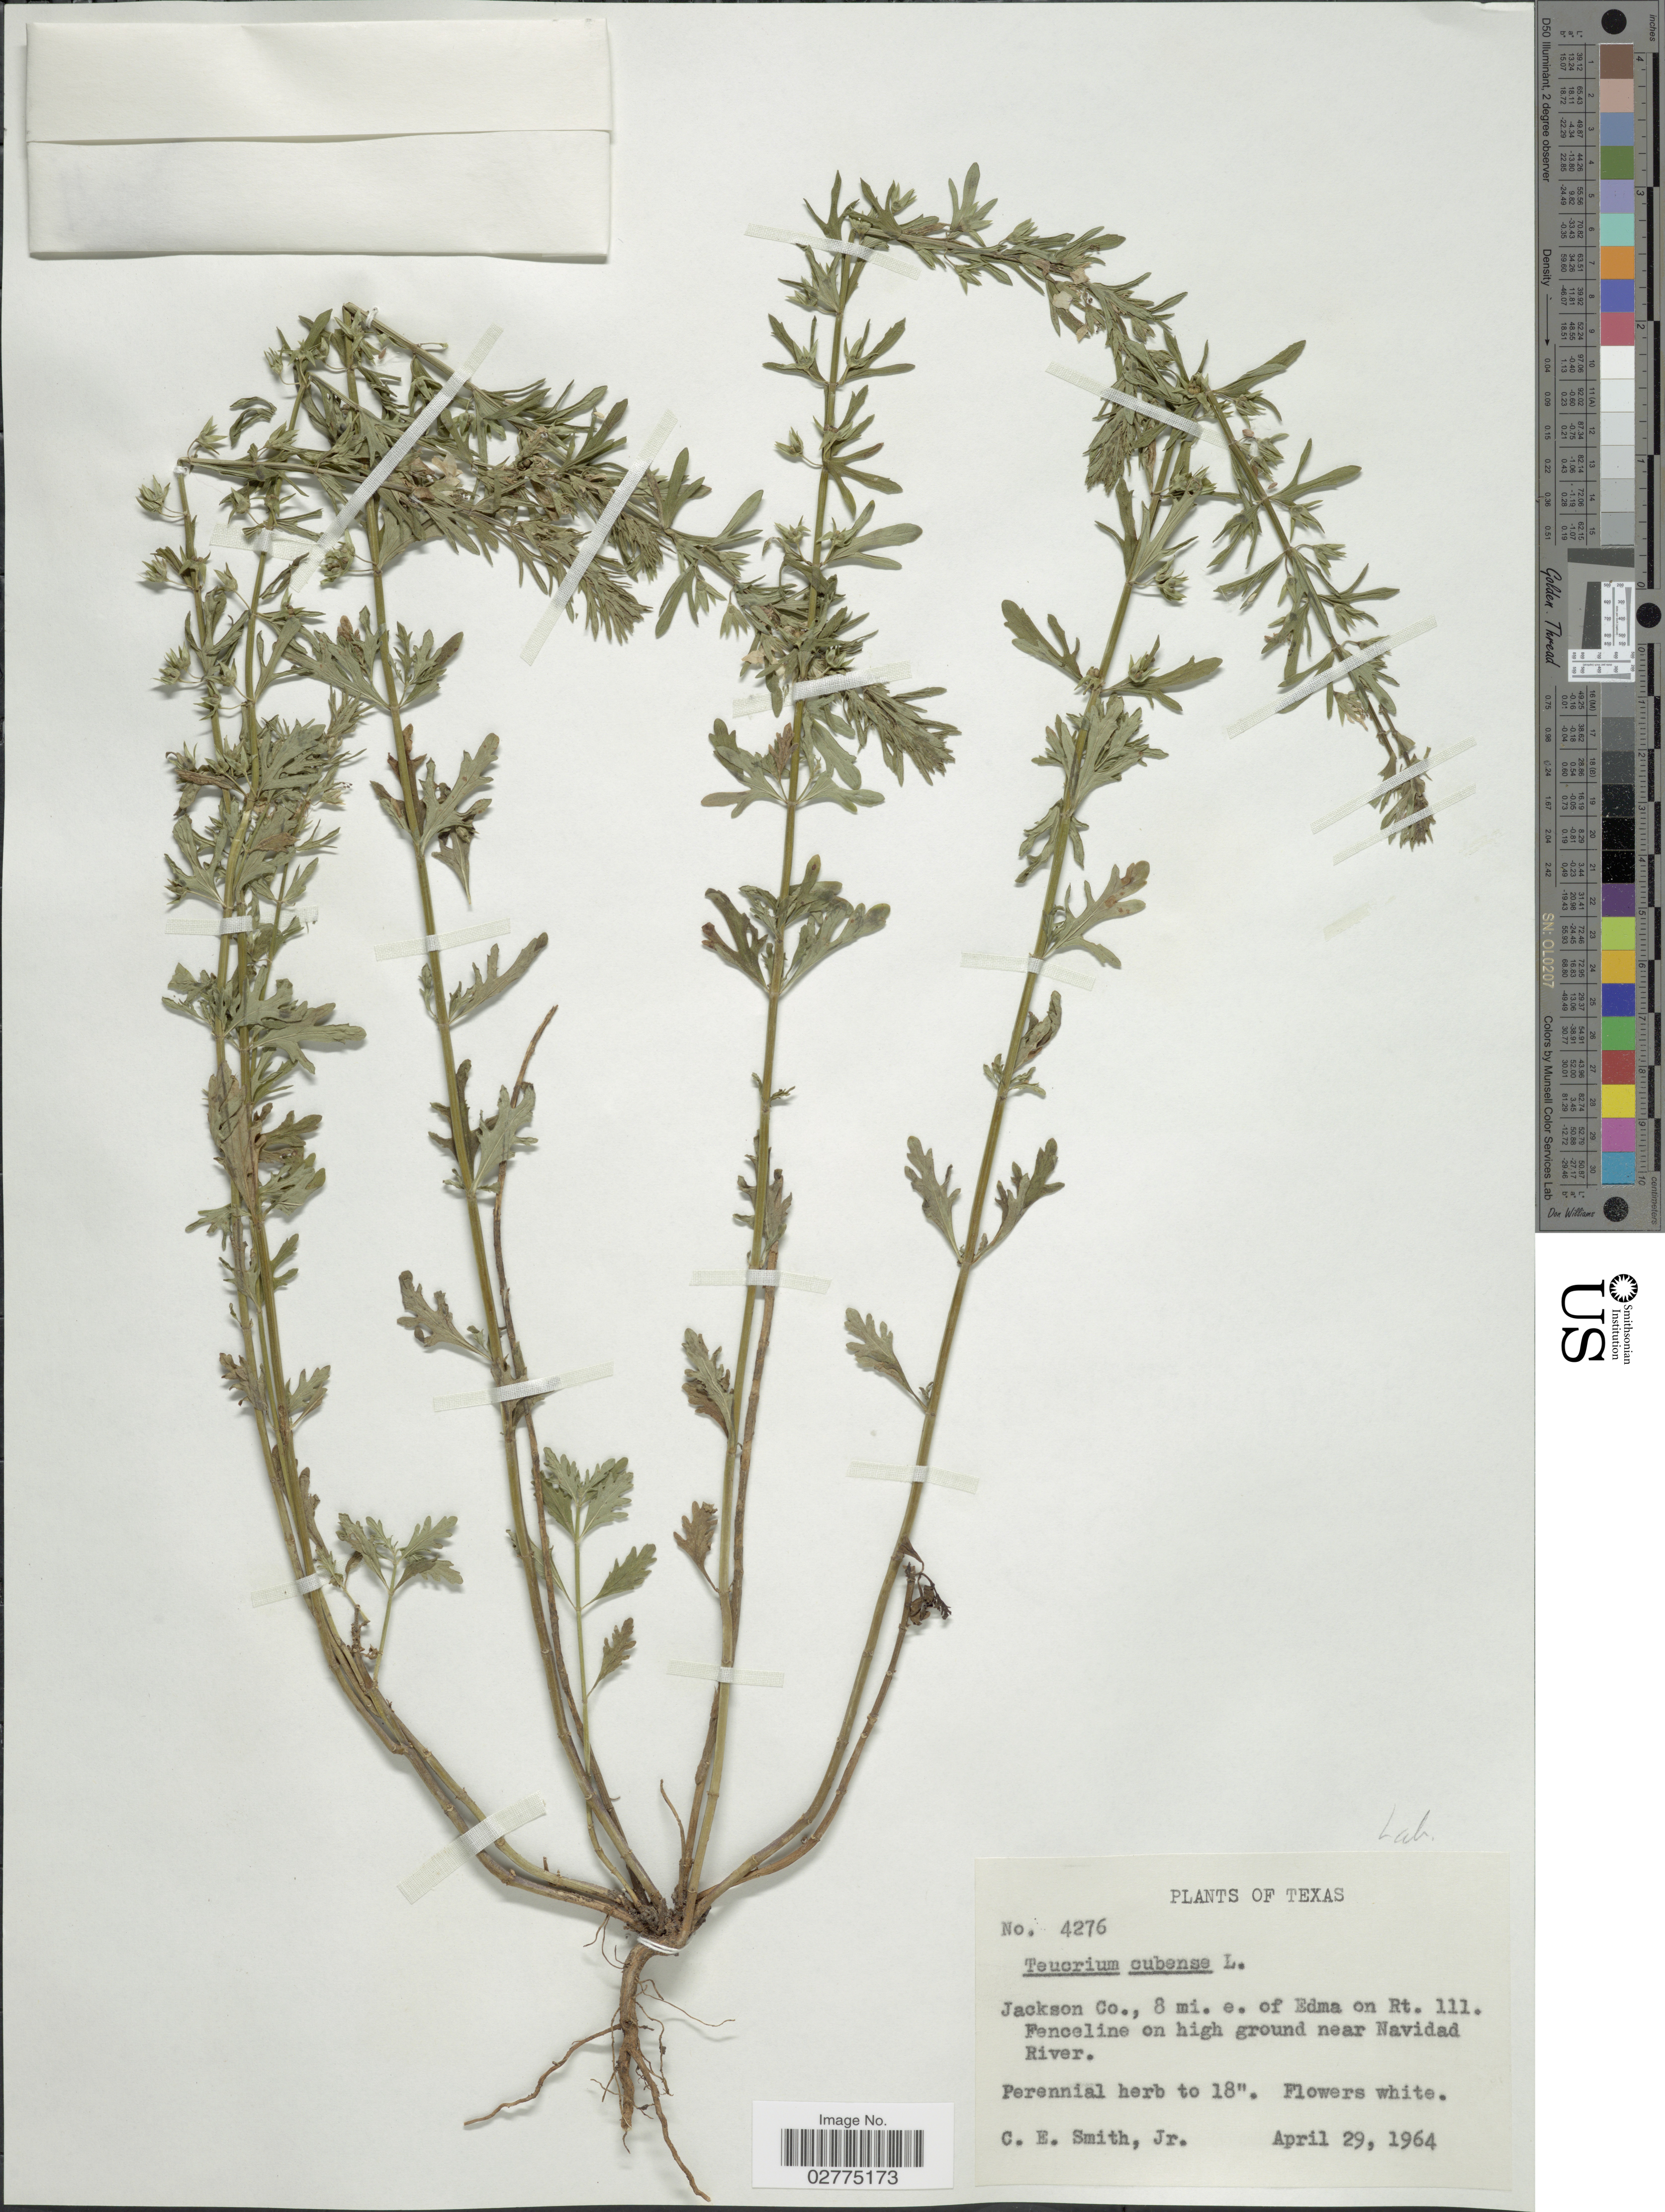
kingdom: Plantae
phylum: Tracheophyta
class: Magnoliopsida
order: Lamiales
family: Lamiaceae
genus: Teucrium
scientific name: Teucrium cubense subsp. chamaedrifolium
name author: Jacq.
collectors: C. E. Smith Jr.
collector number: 4276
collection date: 1964-04-29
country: United States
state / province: Texas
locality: Jackson Co., 8 mi. e. of Edma on Rt. 111, Fenceline on high ground near Navidad River.